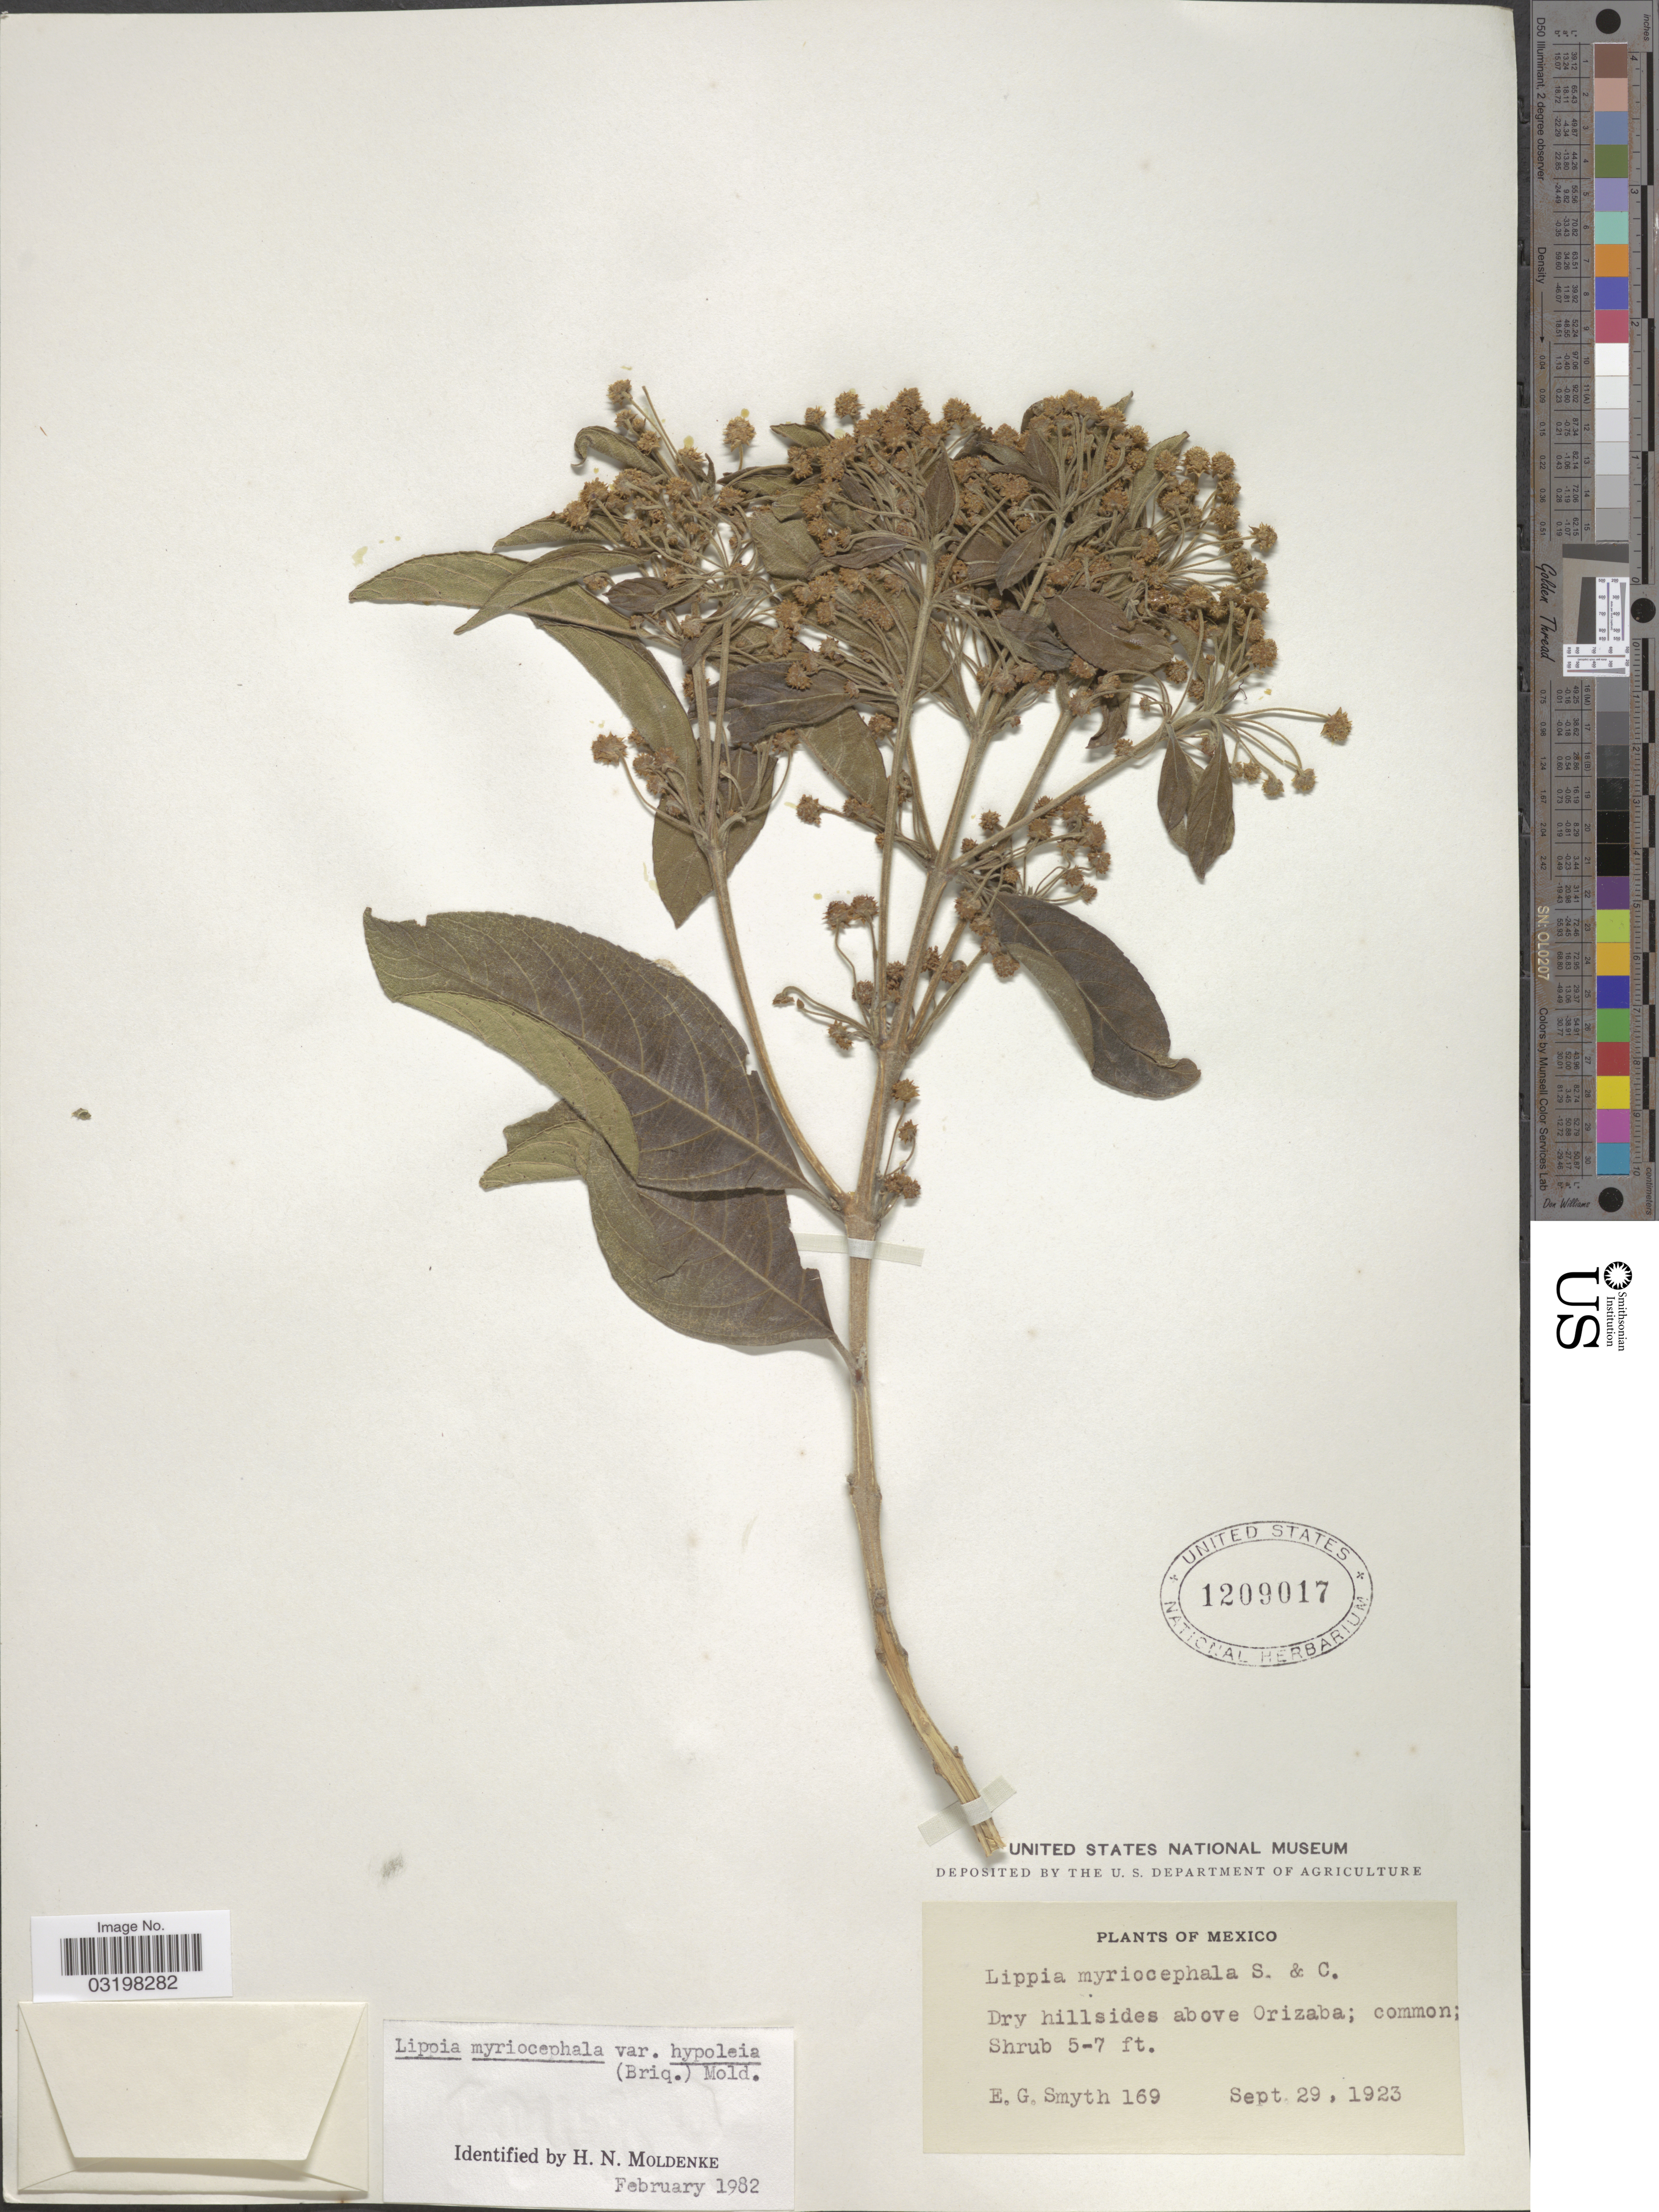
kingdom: Plantae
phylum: Tracheophyta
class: Magnoliopsida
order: Lamiales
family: Verbenaceae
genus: Lippia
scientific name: Lippia myriocephala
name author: Schltdl. & Cham.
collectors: E. Smyth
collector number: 169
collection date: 1923-09-29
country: Mexico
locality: Dry hillsides above Orizaba.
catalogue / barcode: US 1209017